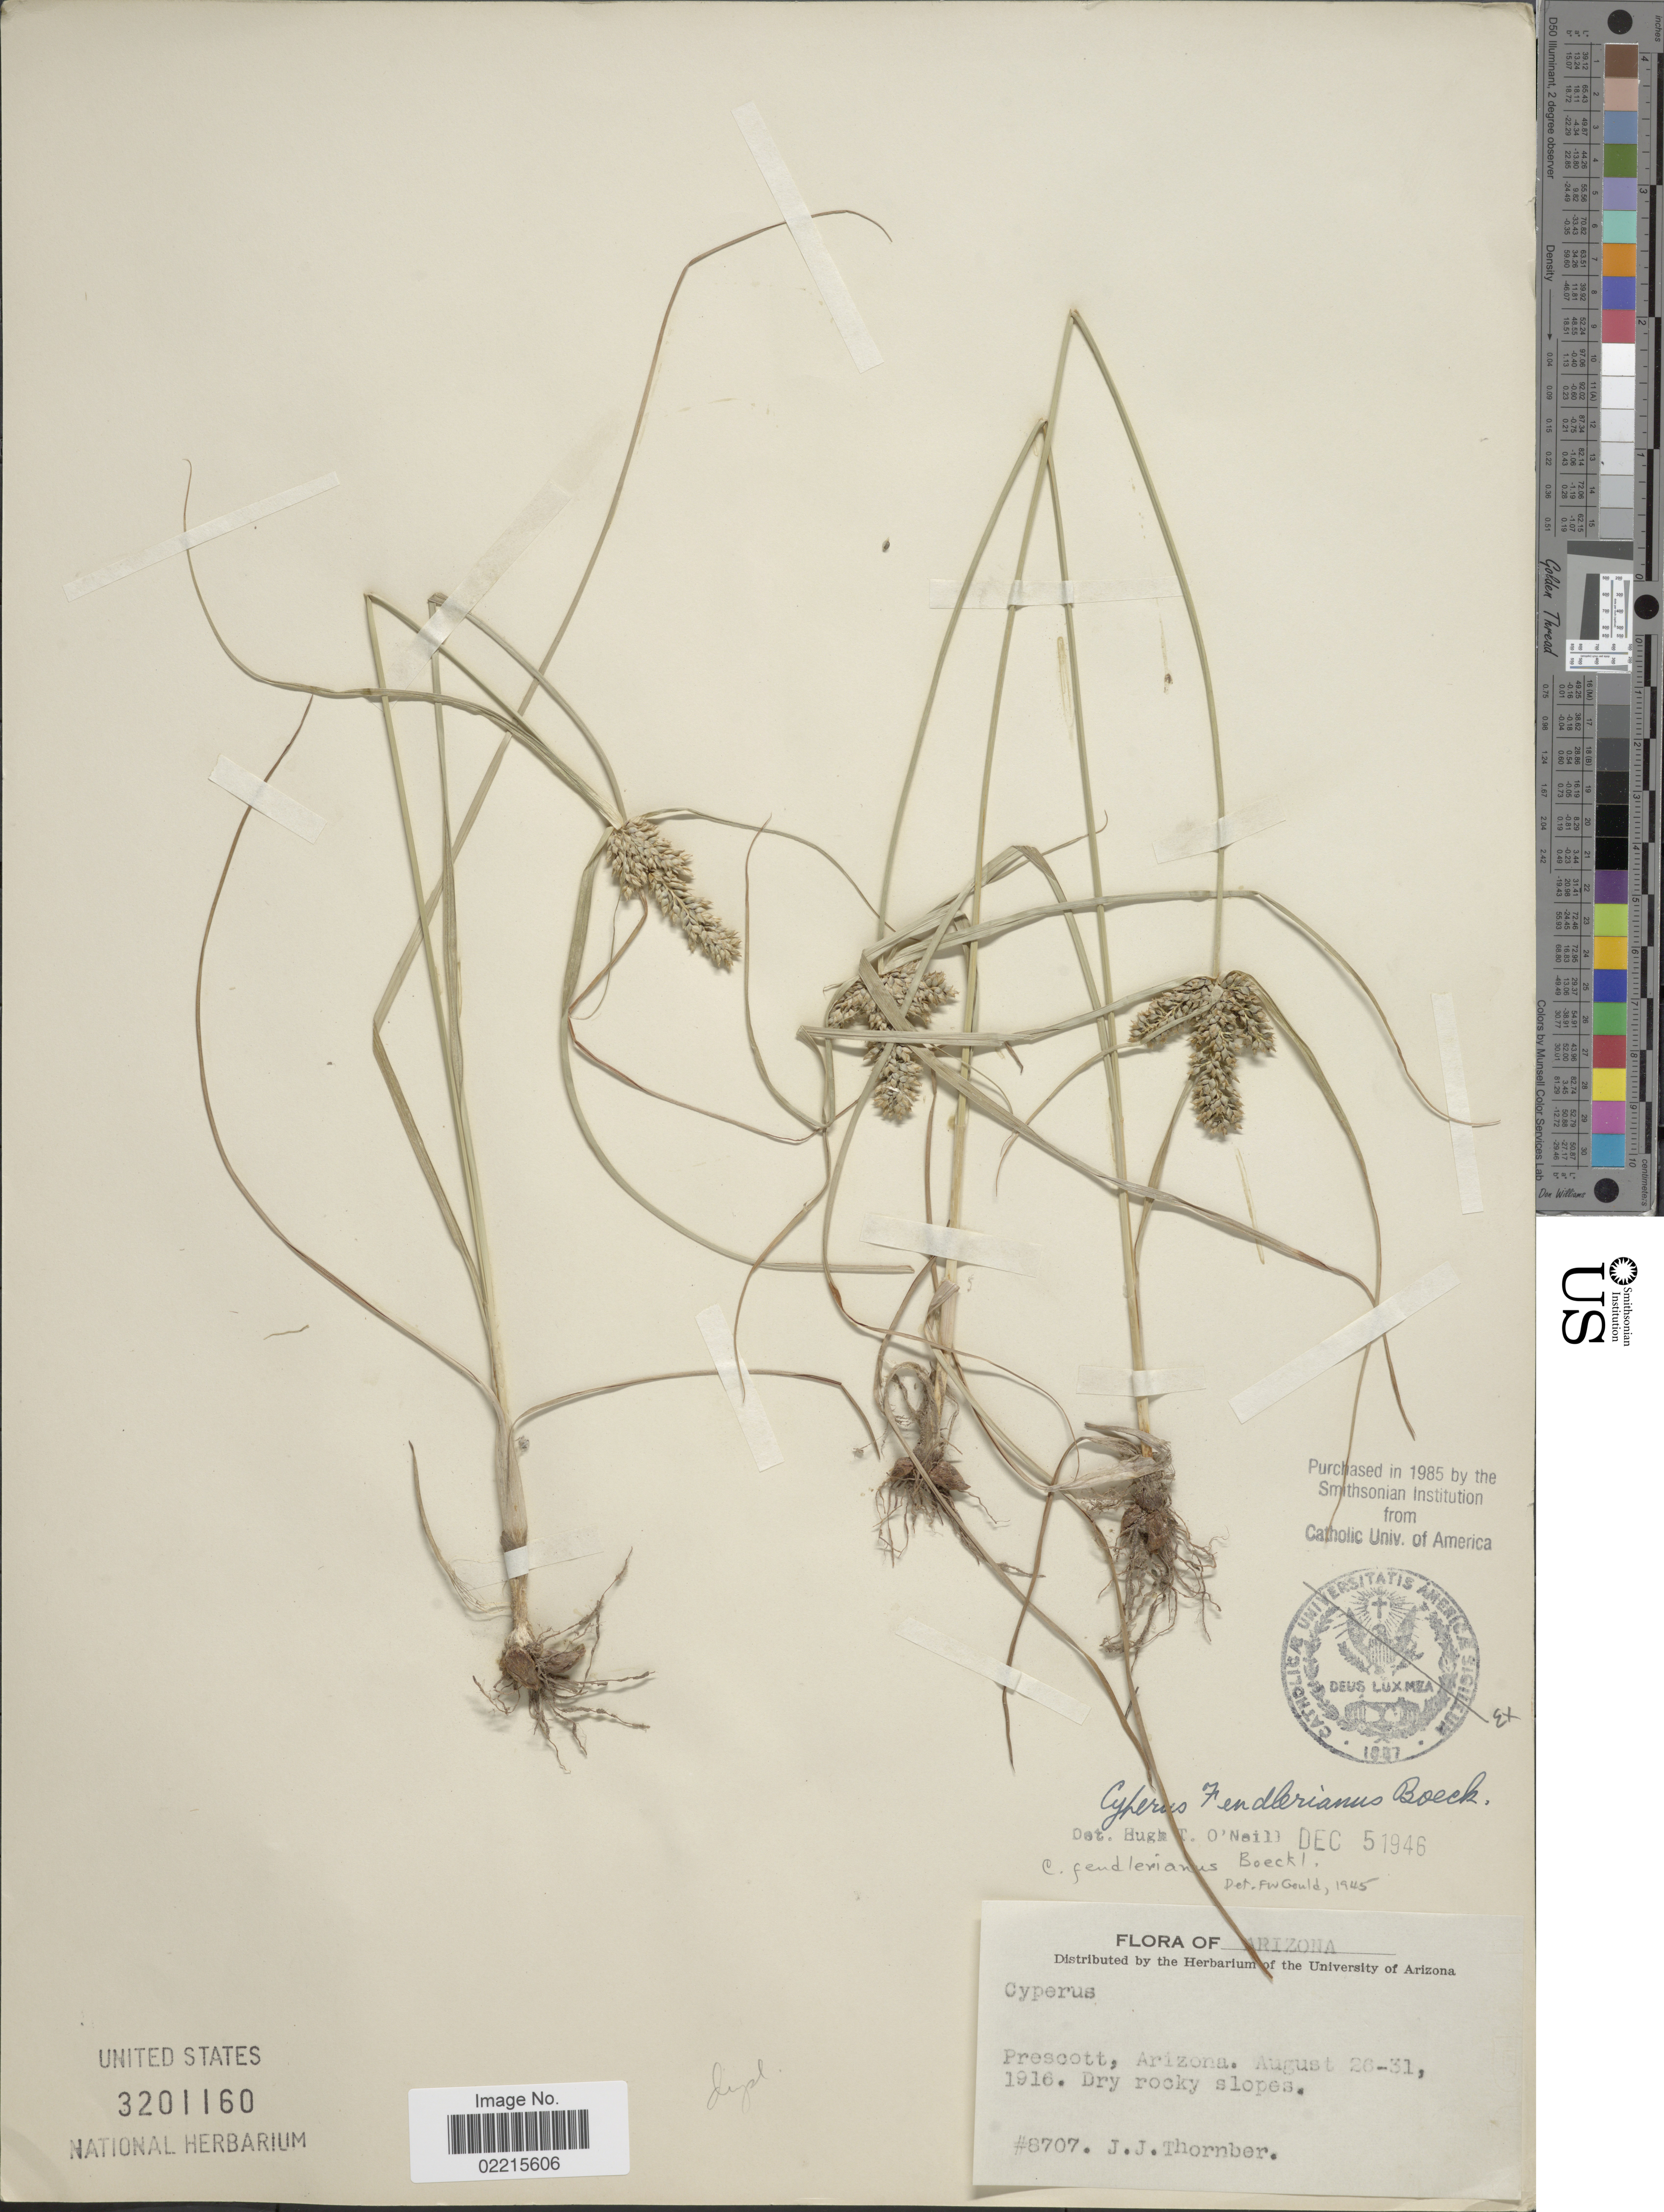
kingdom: Plantae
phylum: Tracheophyta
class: Liliopsida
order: Poales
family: Cyperaceae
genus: Cyperus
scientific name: Cyperus fendlerianus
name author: Boeckeler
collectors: J. Thornber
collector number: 8707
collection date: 1916-08-26/1916-08-31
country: United States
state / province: Arizona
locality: Prescott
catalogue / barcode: US 3201160